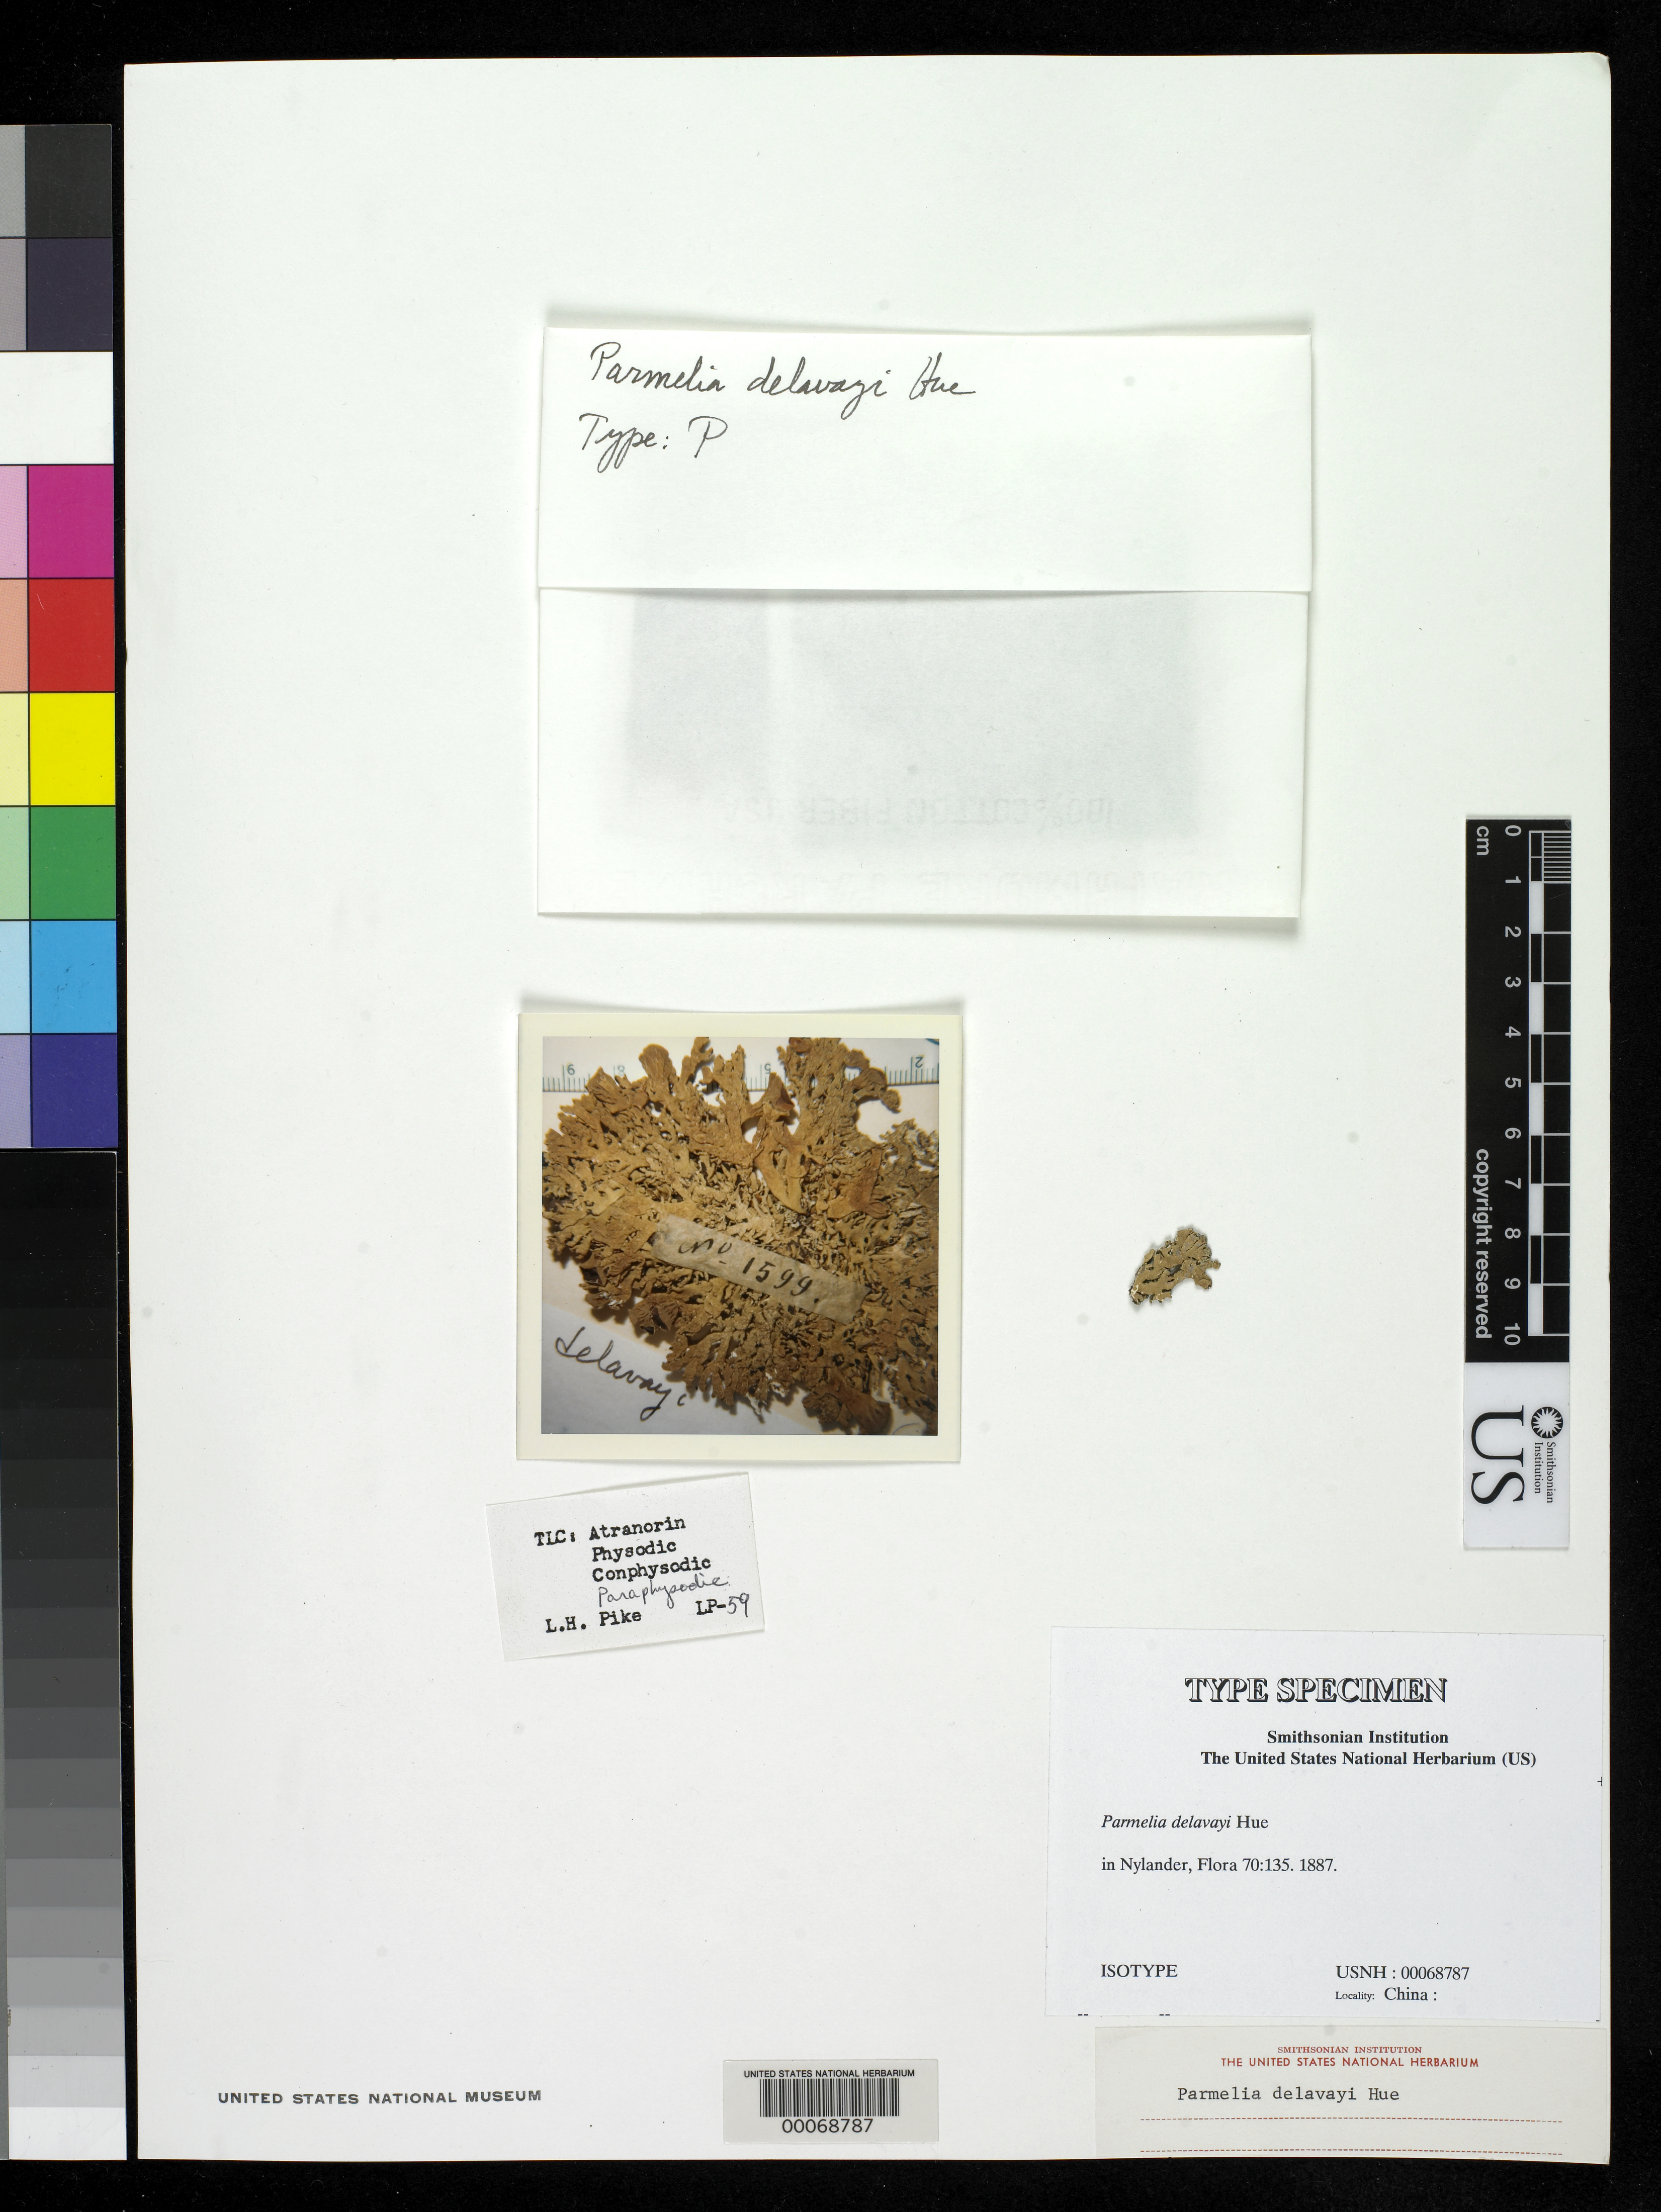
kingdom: Fungi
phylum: Ascomycota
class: Lecanoromycetes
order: Lecanorales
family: Parmeliaceae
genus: Parmelia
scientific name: Parmelia delavayi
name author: Hue in Nyl.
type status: Isotype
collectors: P. Delavay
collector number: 1599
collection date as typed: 18 May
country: China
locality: In silvis Mao-kou-tchong, Tapin-tze. [In Mao-kou-tchong Forest, Tapin-tze.]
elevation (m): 2000